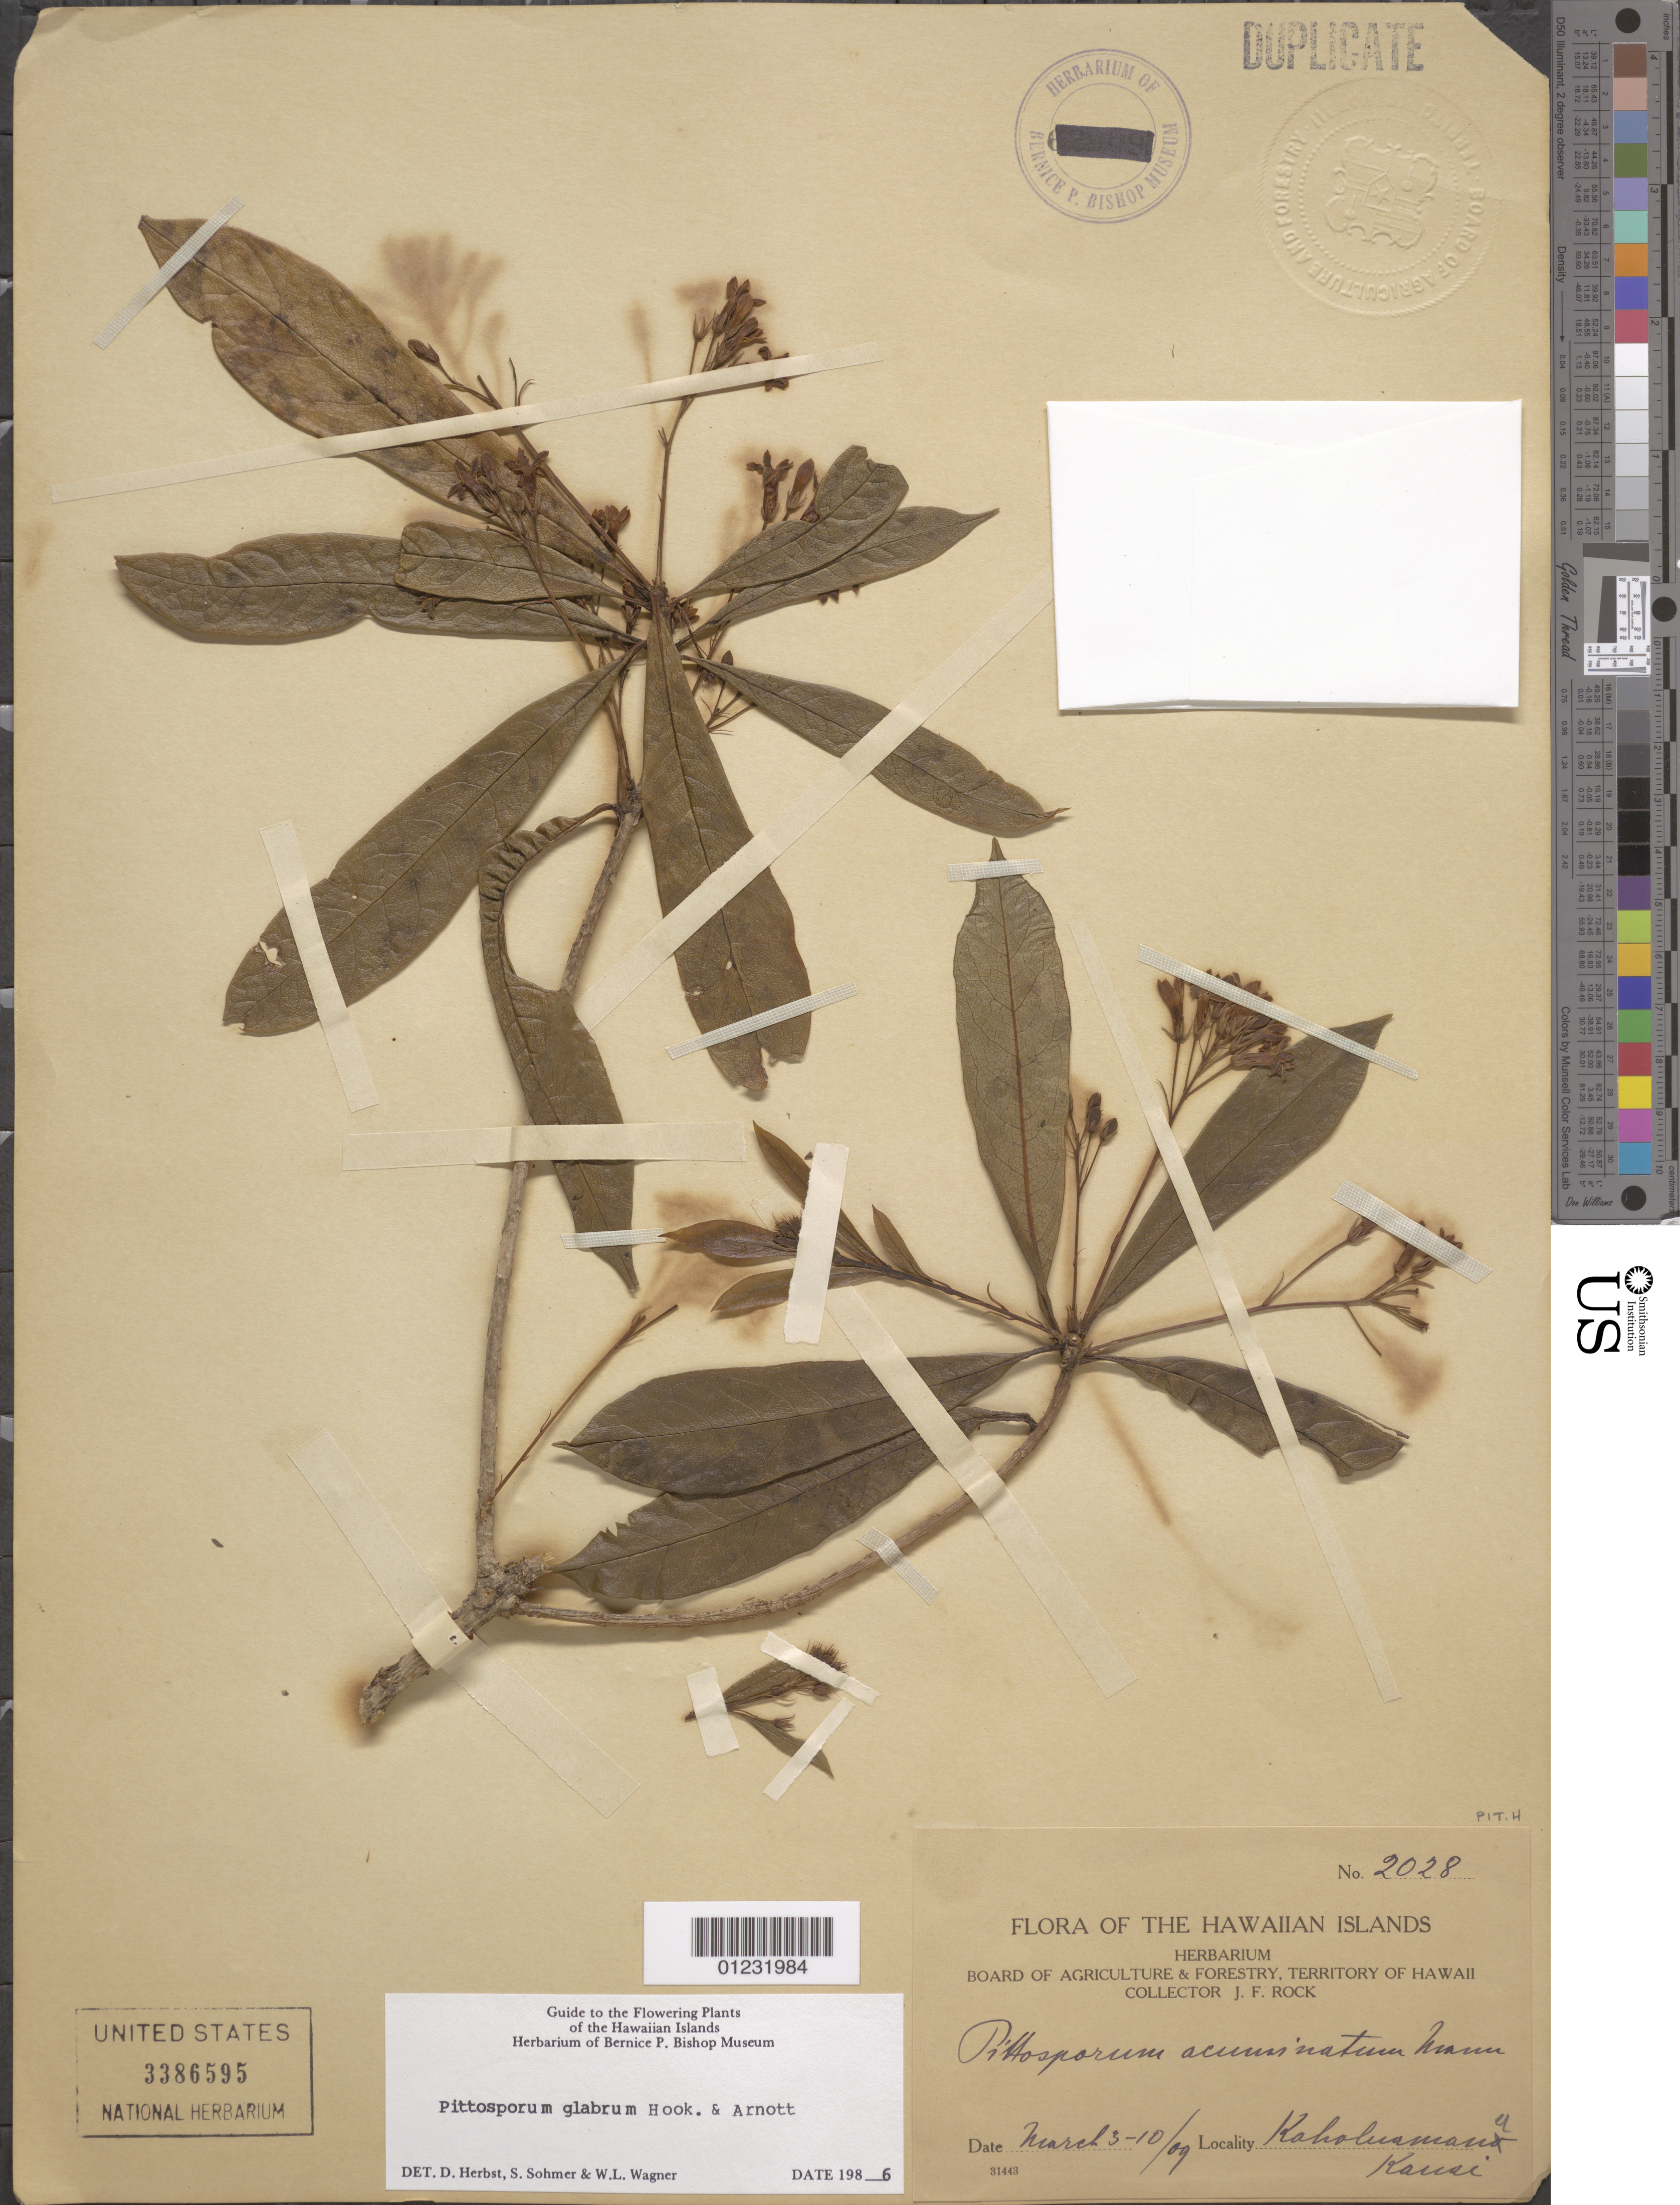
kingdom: Plantae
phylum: Tracheophyta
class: Magnoliopsida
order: Apiales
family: Pittosporaceae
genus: Pittosporum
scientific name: Pittosporum glabrum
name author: Hook. & Arn.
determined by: Herbst, D. R.; Sohmer, S. H.; Wagner, W. L.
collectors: J. F. Rock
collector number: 2028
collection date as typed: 3 Mar 1909 to 10 Mar 1909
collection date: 1909-03-03/1909-03-10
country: United States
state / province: Hawaii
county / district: Kauai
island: Kaua'i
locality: Kaholuamanu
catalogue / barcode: US 3386595